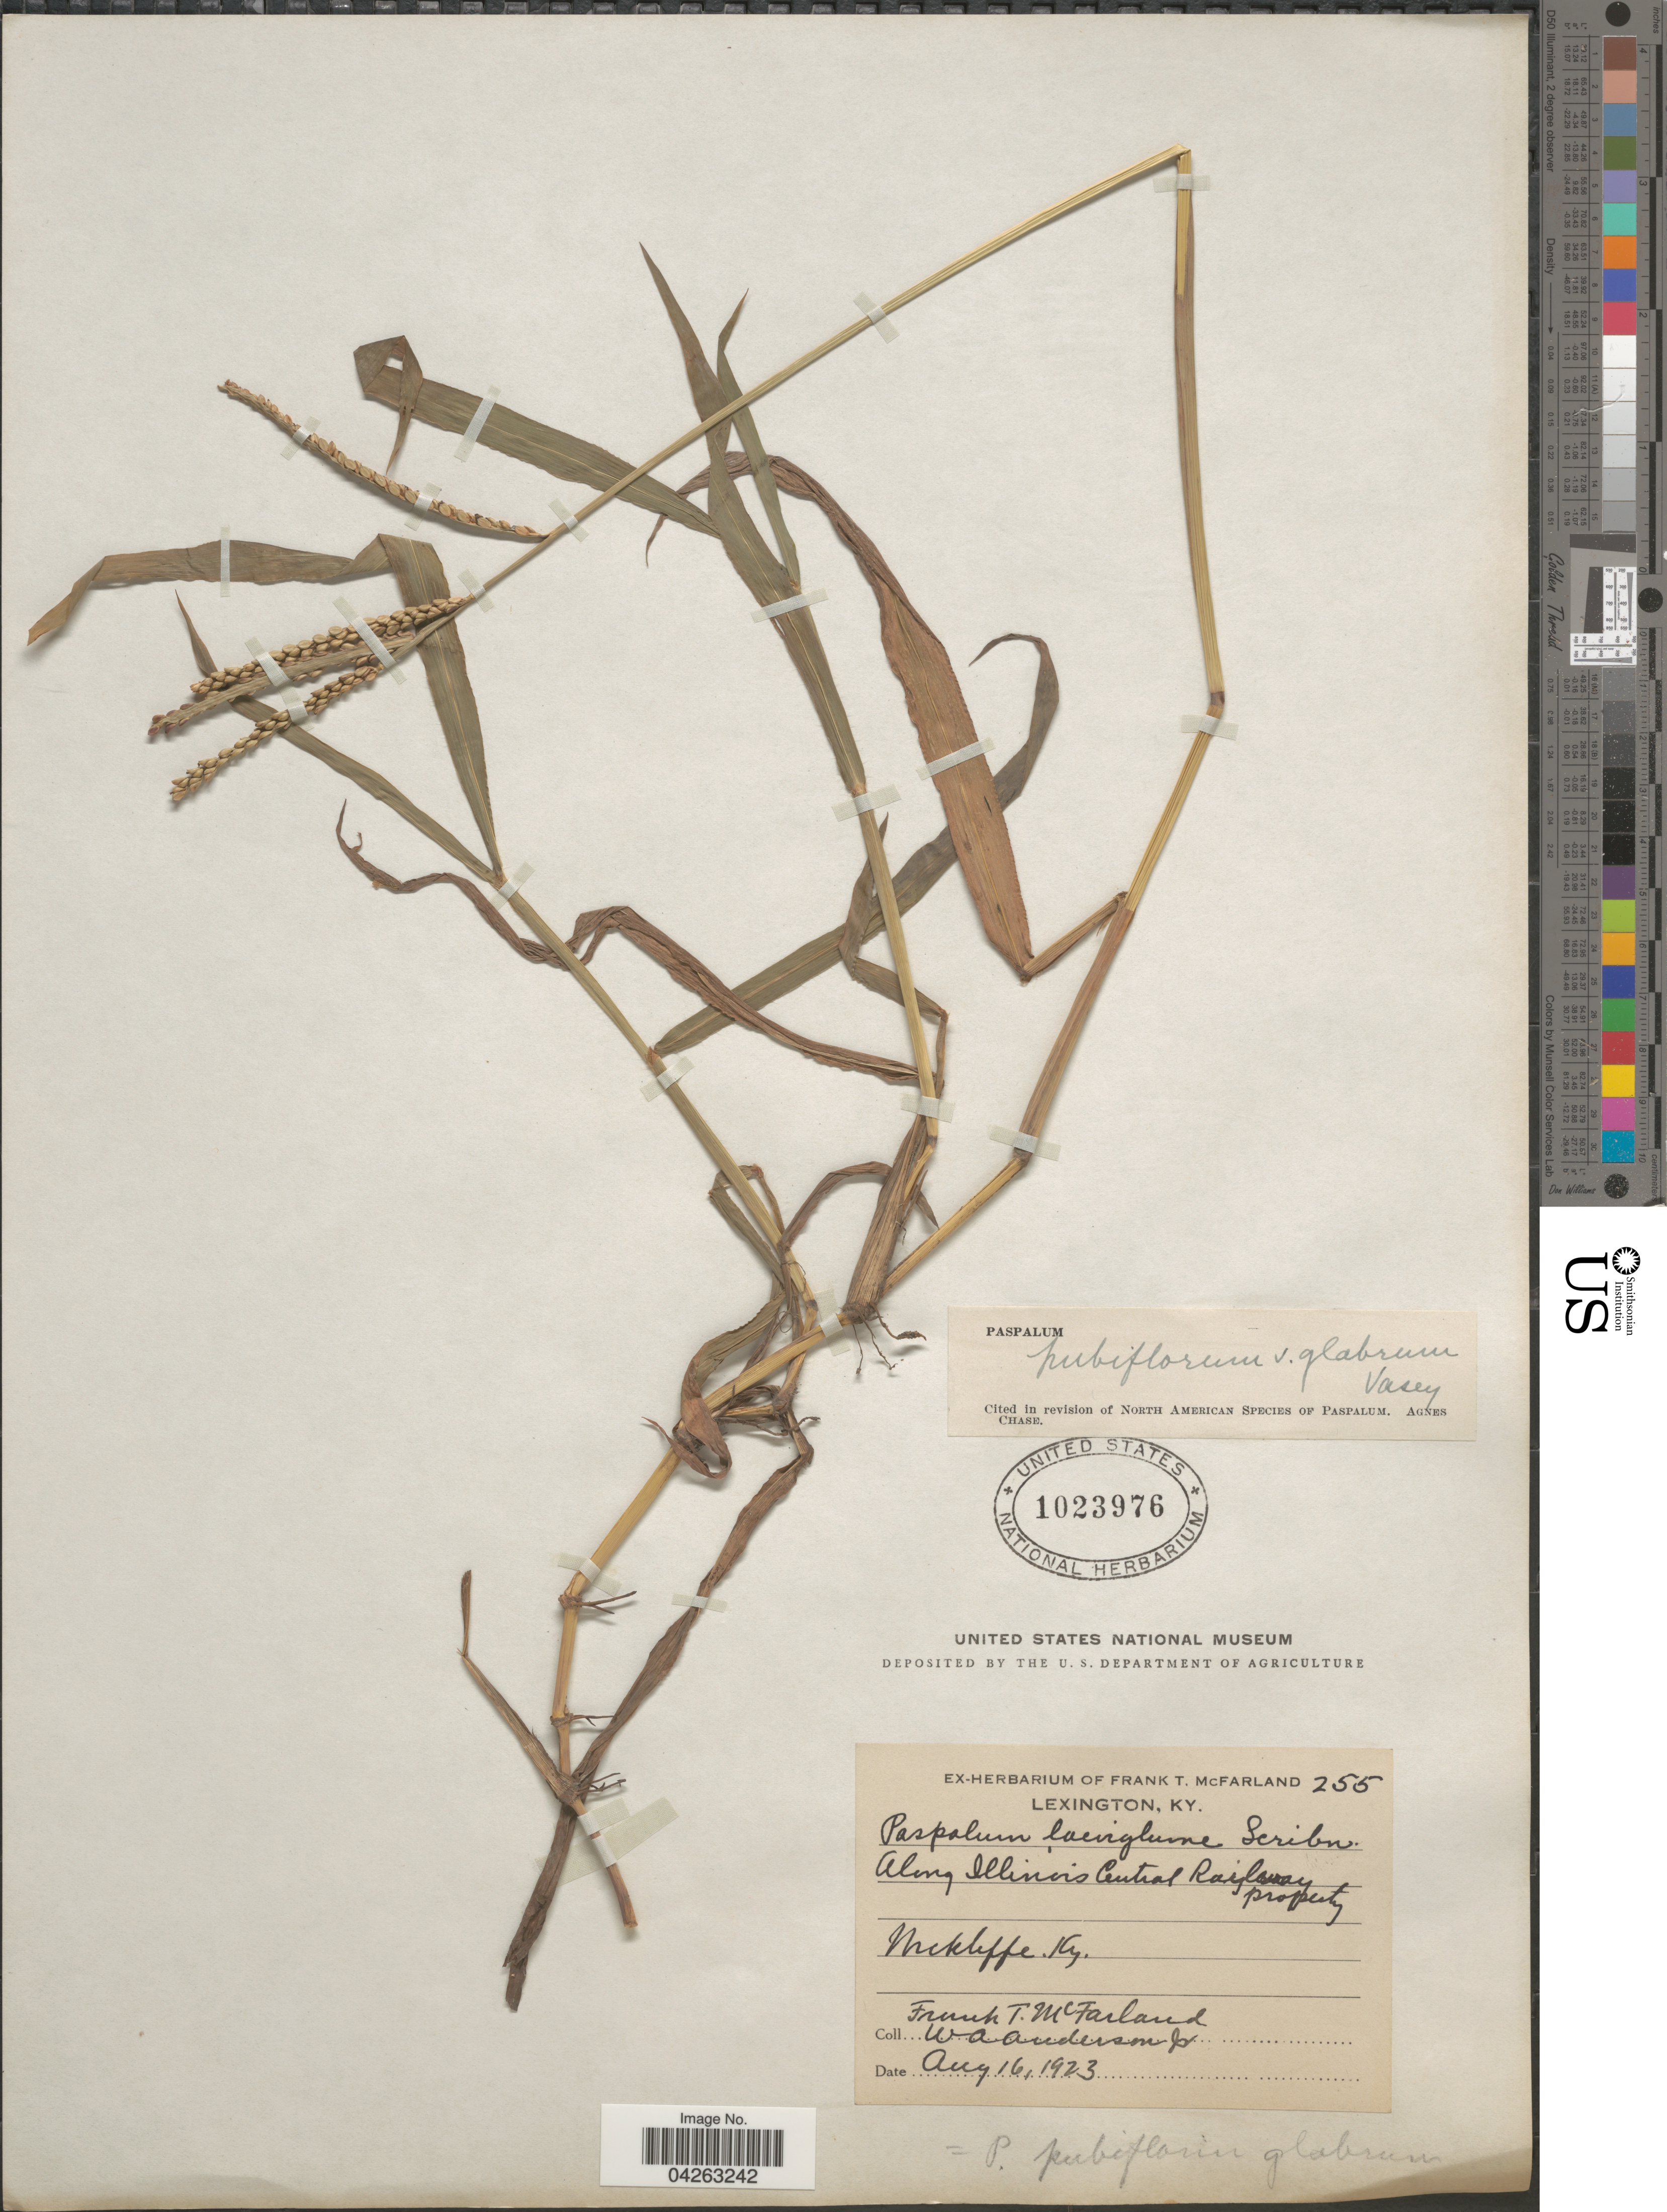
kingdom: Plantae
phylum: Tracheophyta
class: Liliopsida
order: Poales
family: Poaceae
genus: Paspalum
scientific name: Paspalum pubiflorum var. glabrum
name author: Vasey ex Scribn.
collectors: F. McFarland & W. A. Anderson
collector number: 255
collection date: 1923-08-16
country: United States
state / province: Kentucky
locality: Wickliffe.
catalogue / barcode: US 1023976